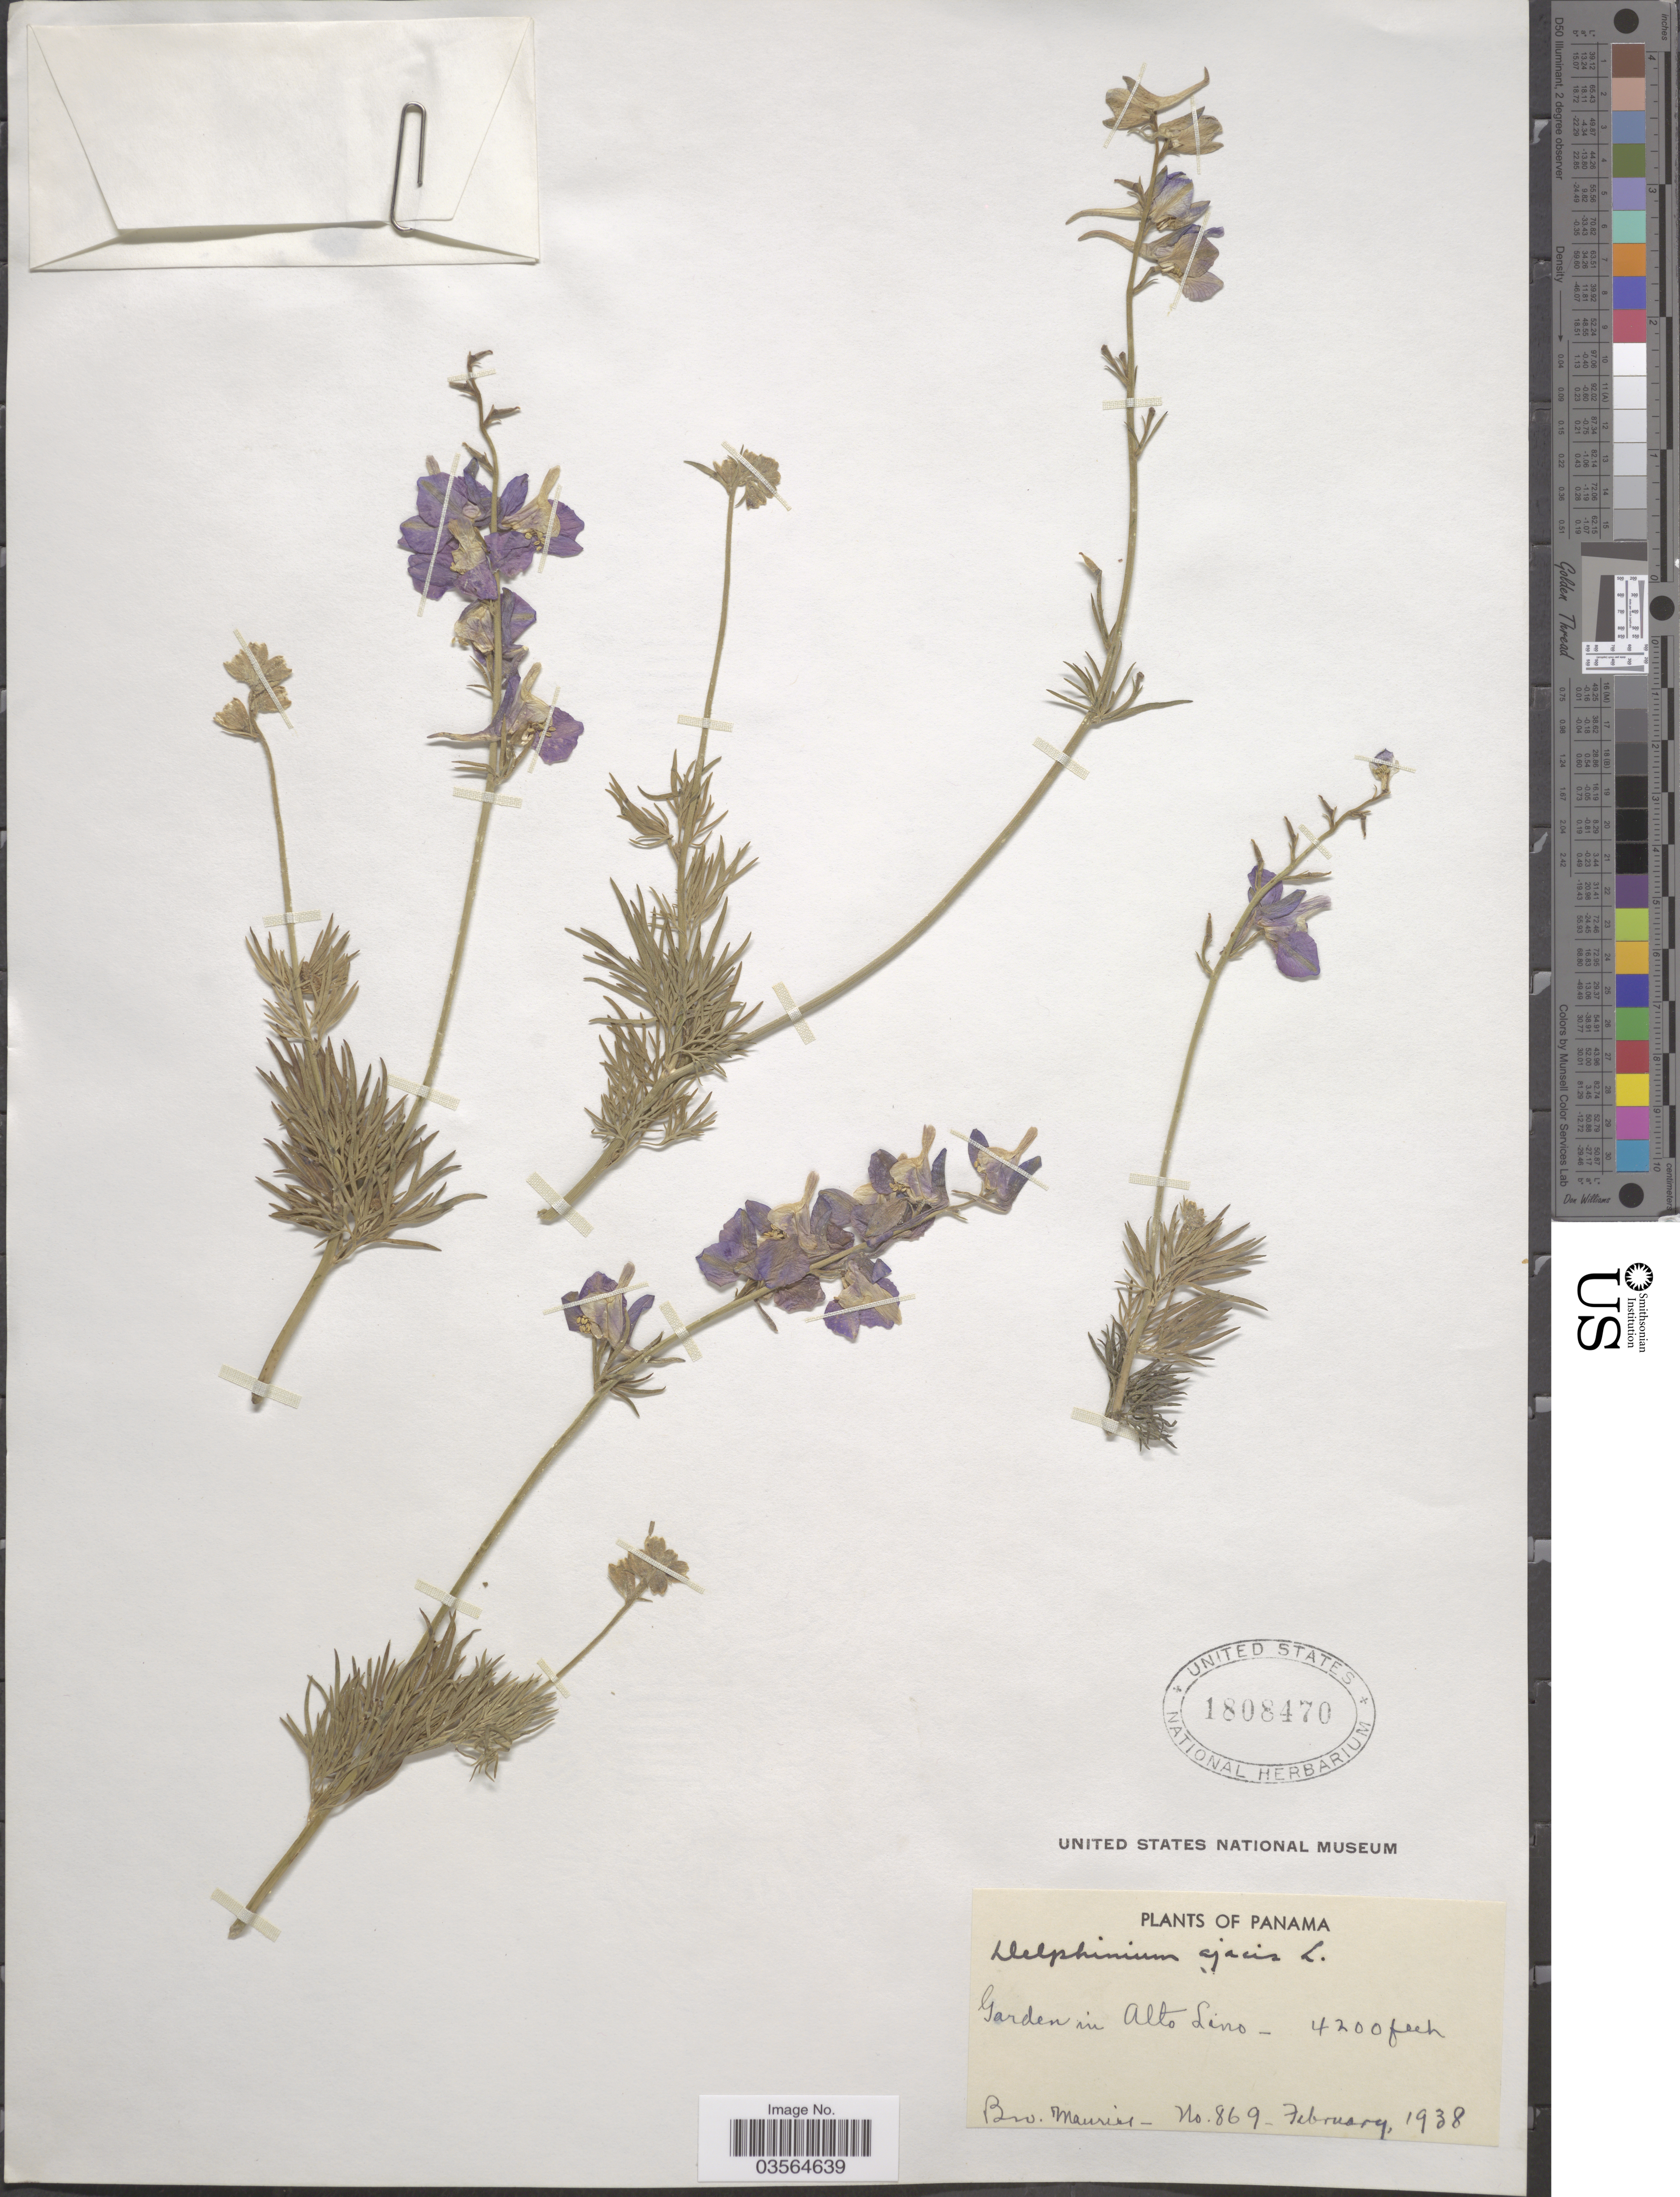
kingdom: Plantae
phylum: Tracheophyta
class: Magnoliopsida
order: Ranunculales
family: Ranunculaceae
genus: Delphinium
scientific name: Delphinium ajacis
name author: L.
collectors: B. Maurice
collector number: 869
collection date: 1938-02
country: Panama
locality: Garden in Alto Lino.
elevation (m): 1280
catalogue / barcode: US 1808470